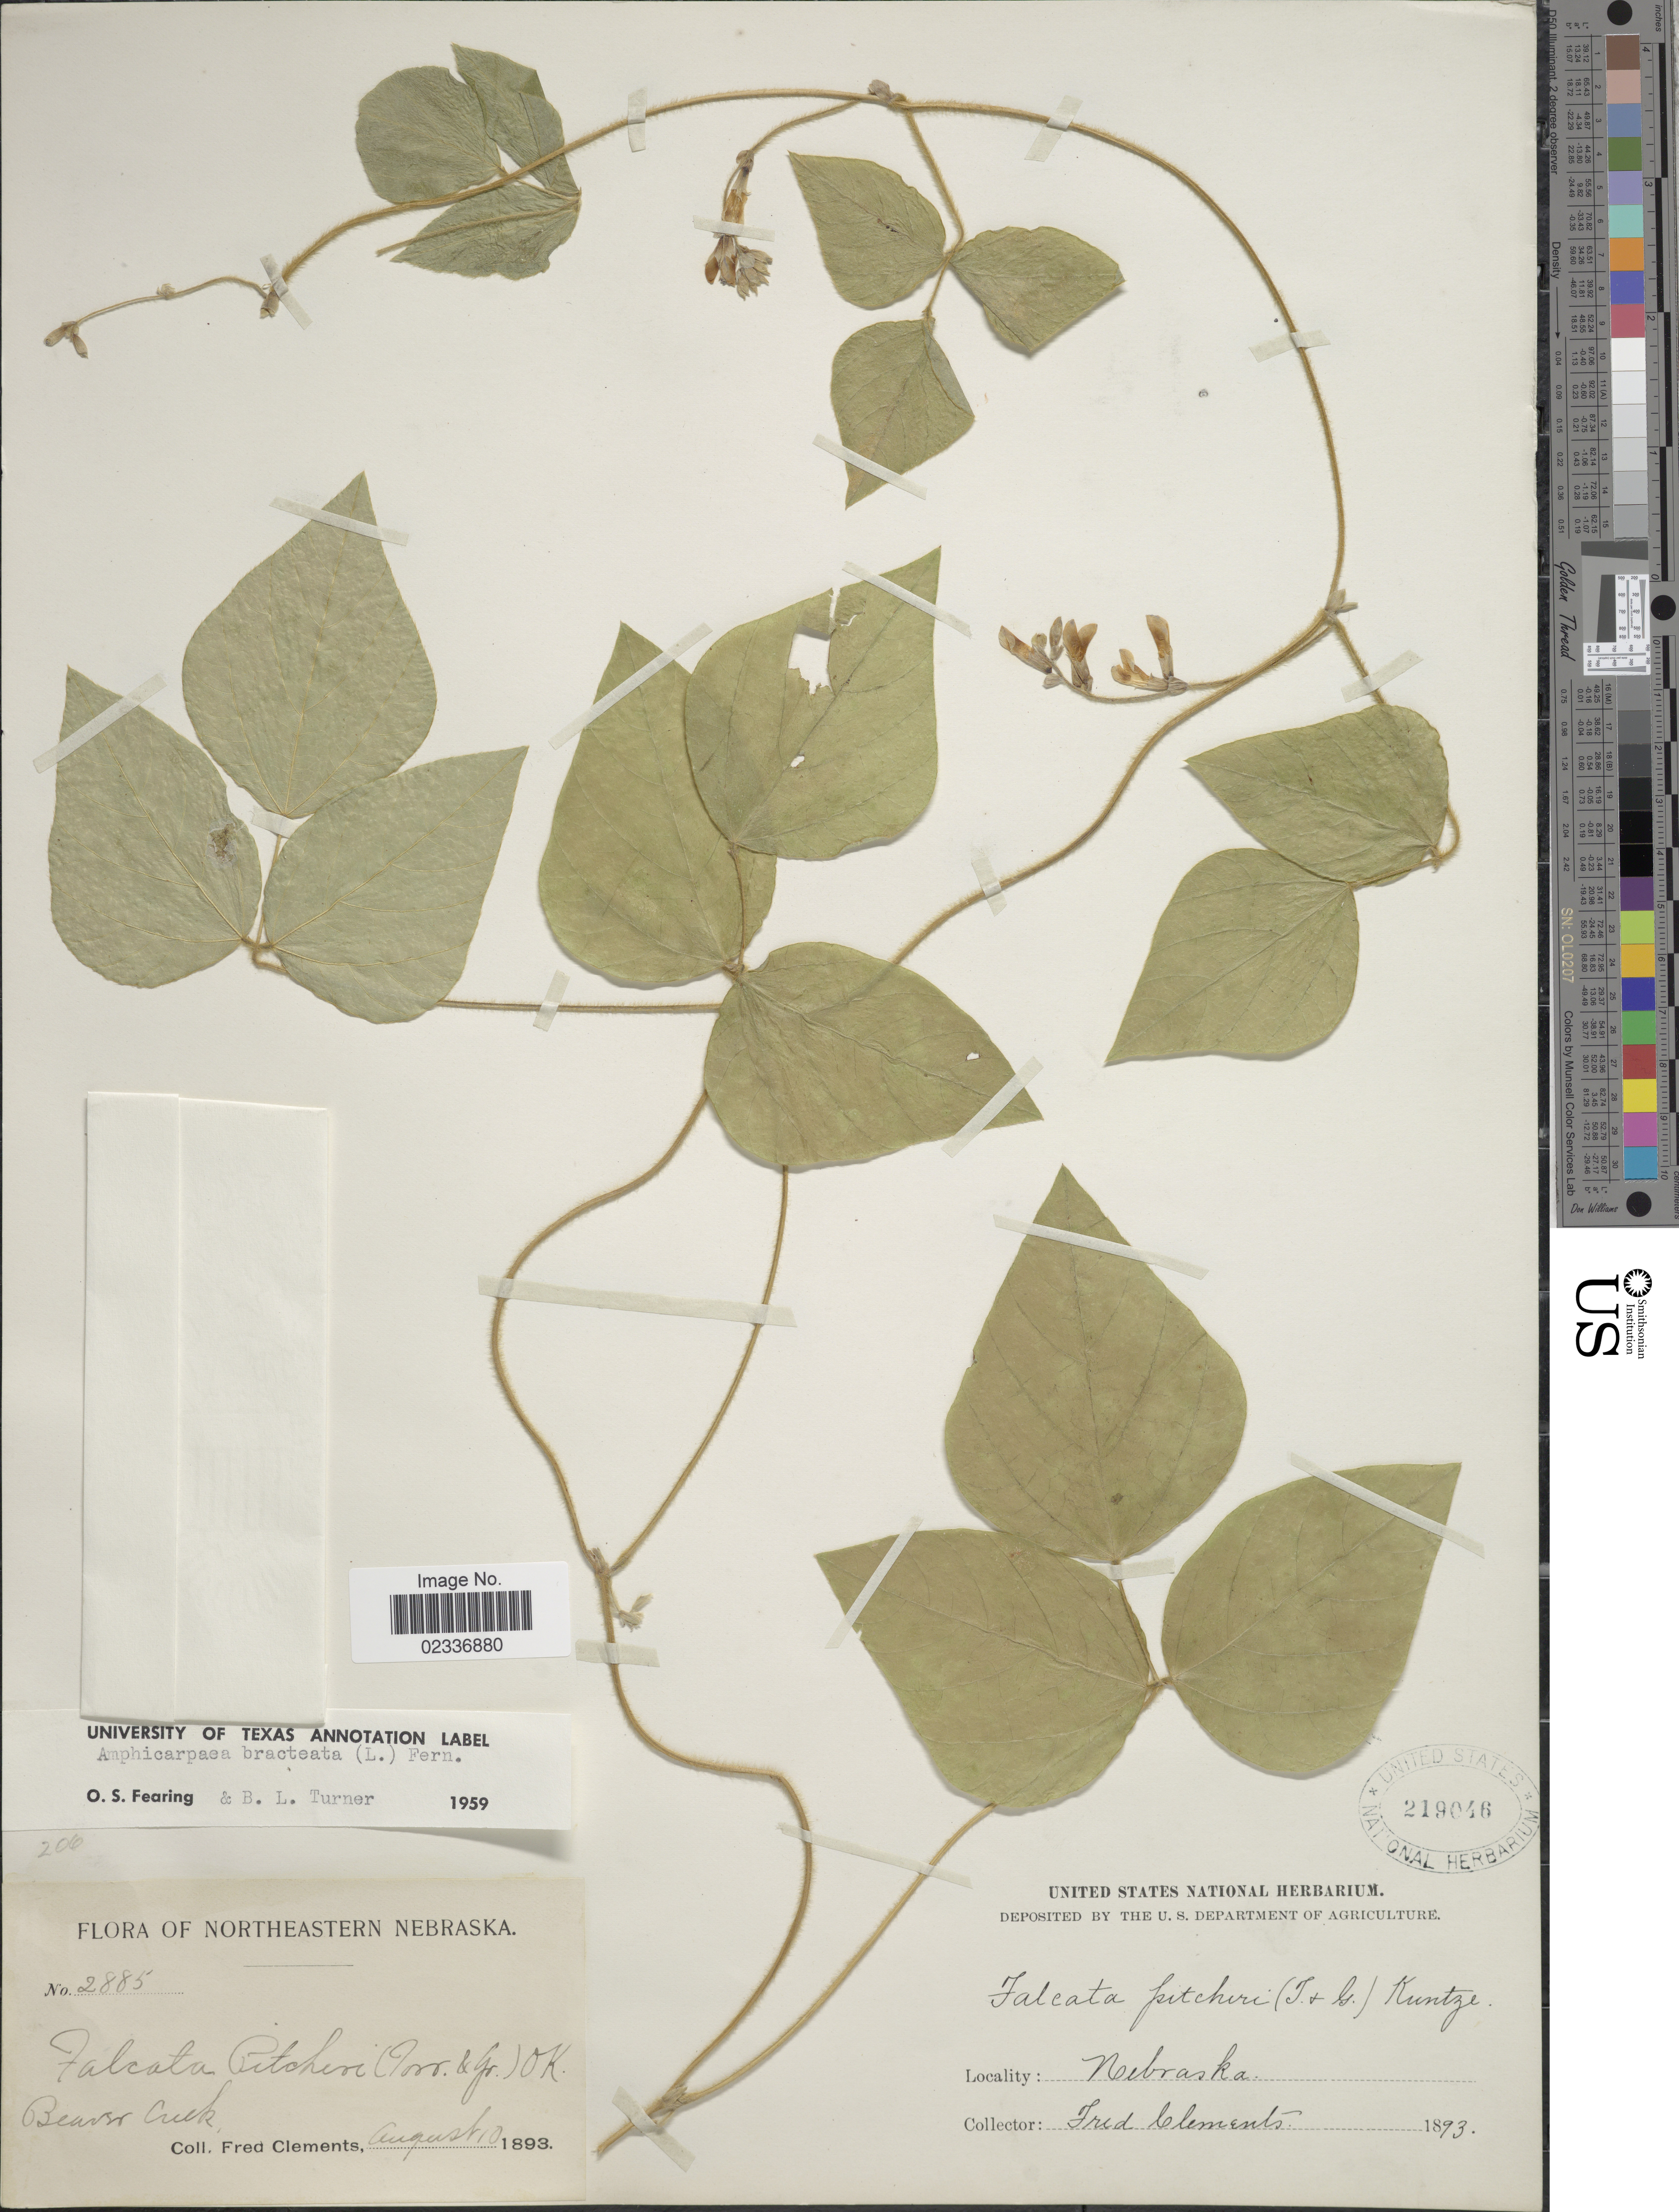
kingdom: Plantae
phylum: Tracheophyta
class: Magnoliopsida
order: Fabales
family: Fabaceae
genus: Amphicarpaea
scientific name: Amphicarpaea bracteata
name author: (L.) Fernald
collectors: F. E. Clements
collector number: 2885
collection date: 1893-08-10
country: United States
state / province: Nebraska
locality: Northeastern Nebraska. Beaver Creek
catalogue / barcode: US 219046